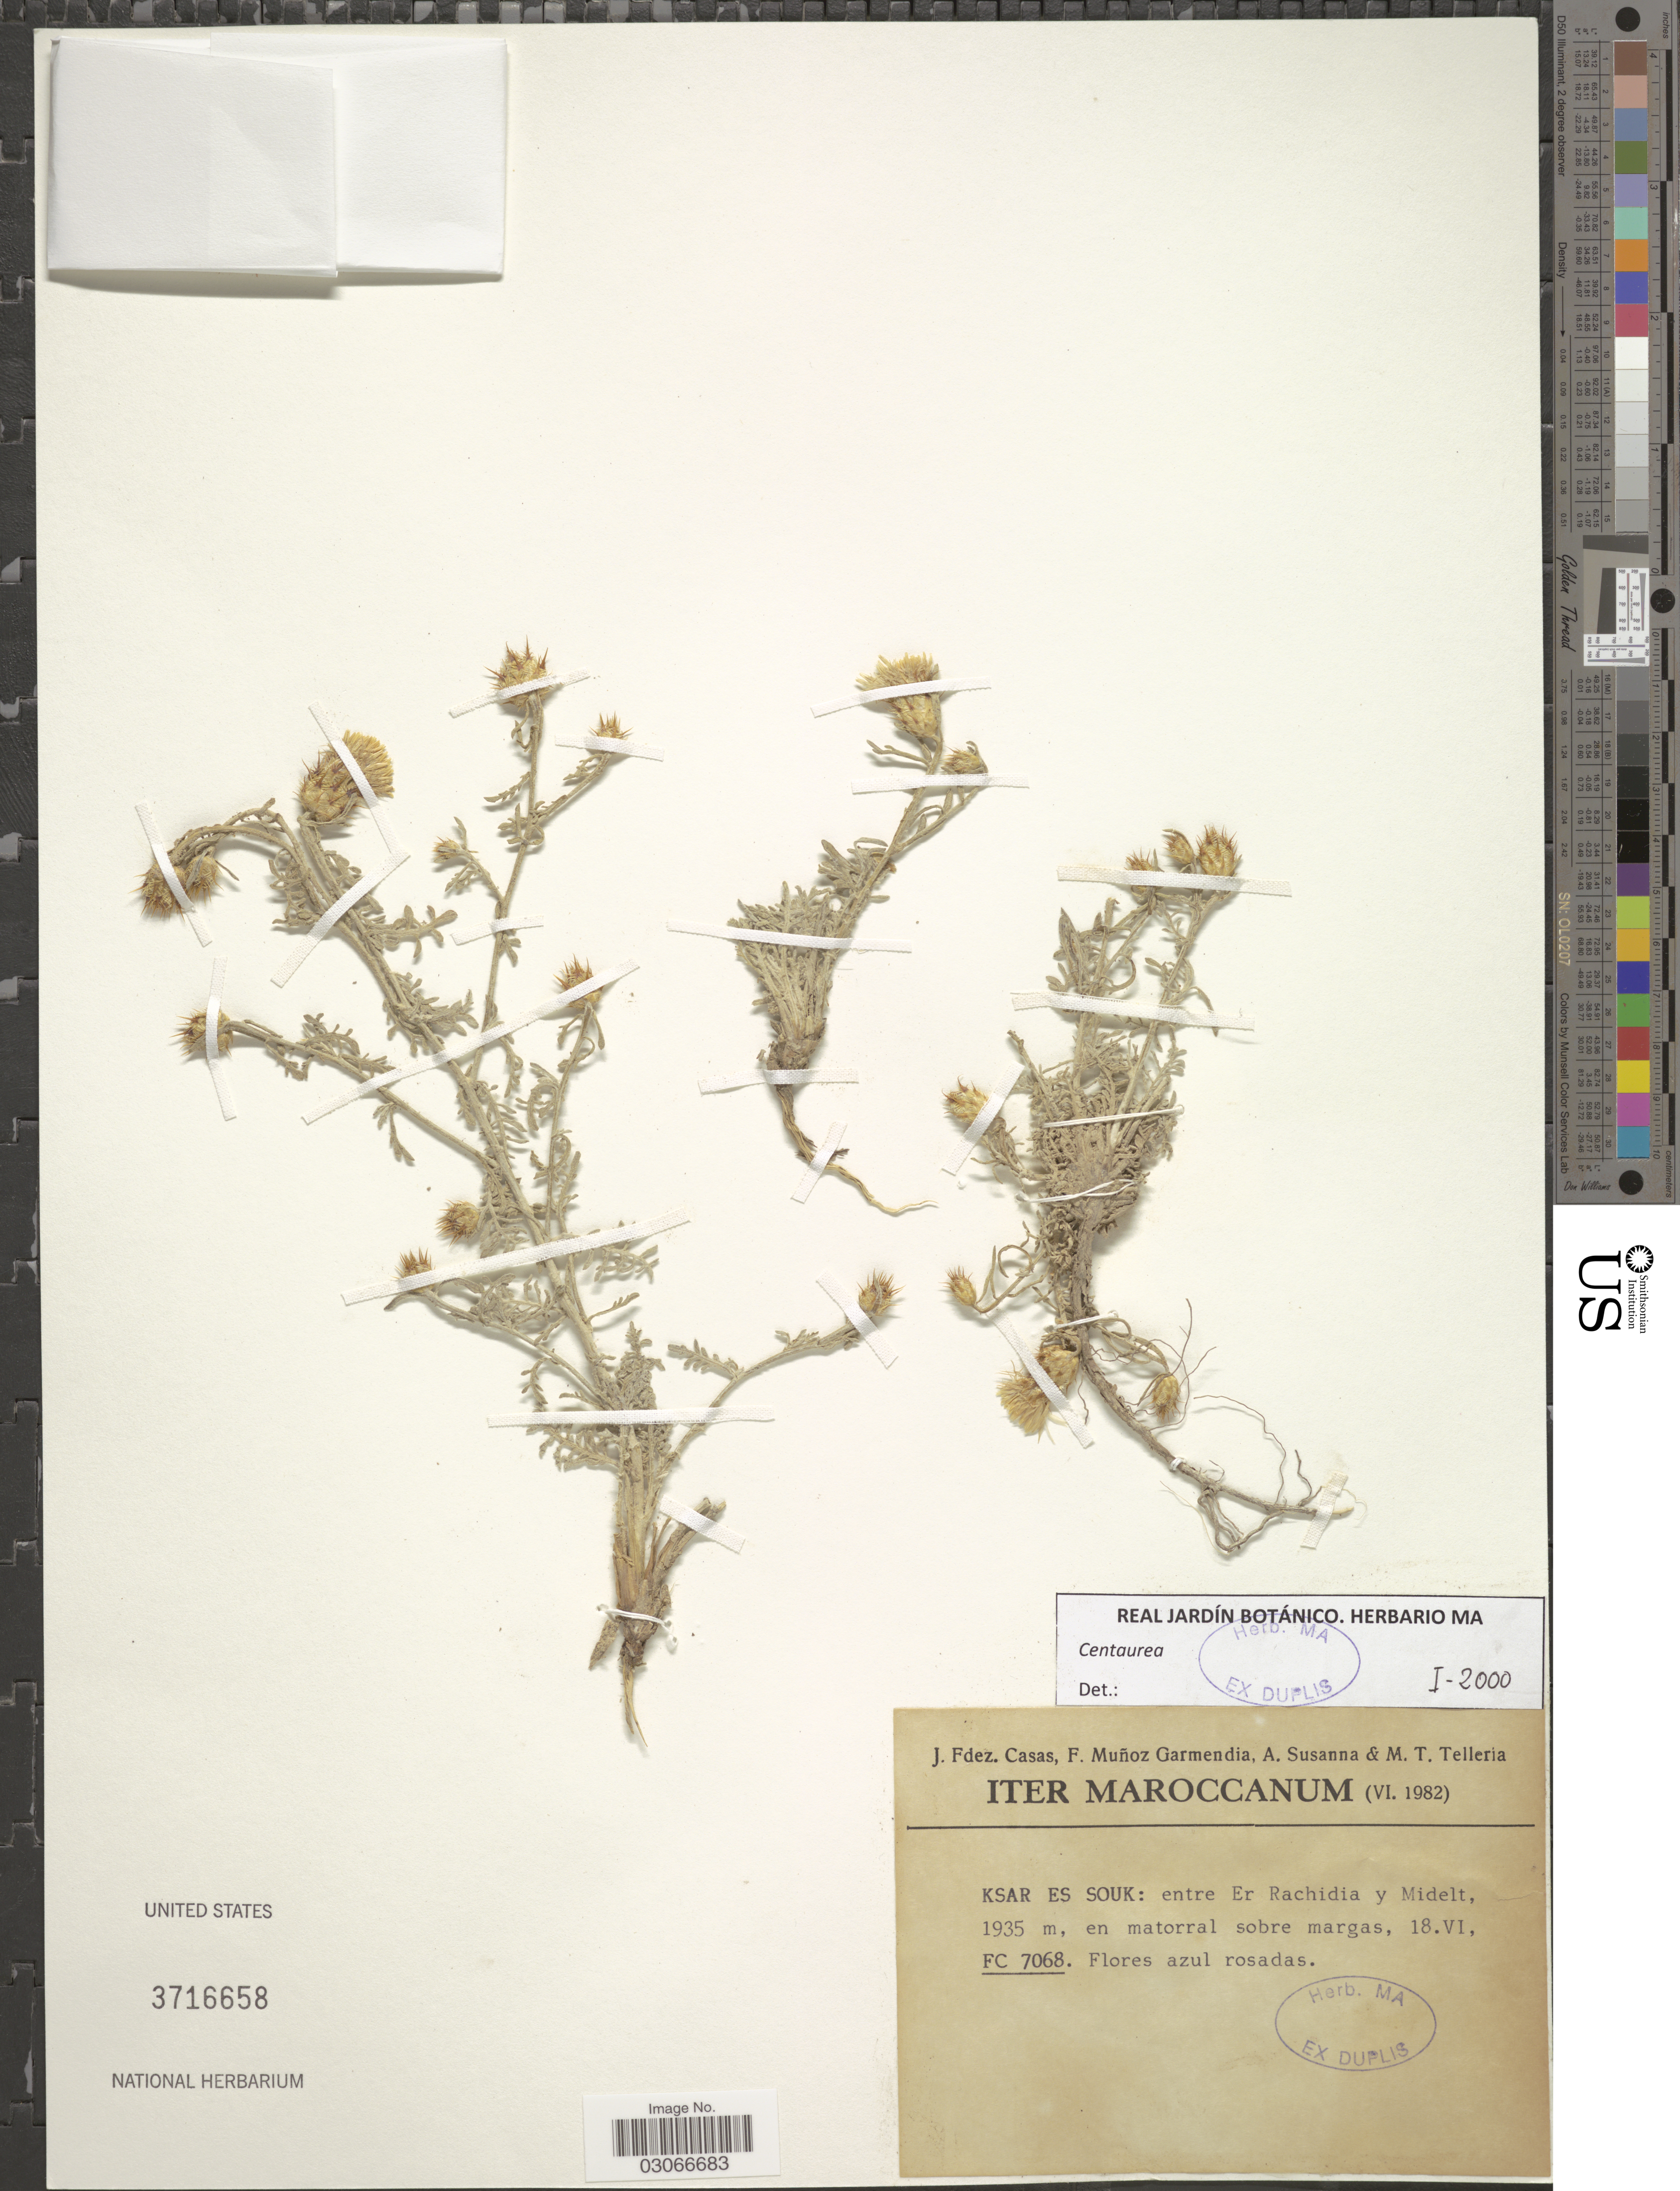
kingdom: Plantae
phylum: Tracheophyta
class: Magnoliopsida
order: Asterales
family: Asteraceae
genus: Centaurea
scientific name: Centaurea sp.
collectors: J. Casas, F. Muñoz Garmendia, A. Susanna & M. Telleria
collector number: FC7068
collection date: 1982-06-18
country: Morocco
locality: Ksar Es Souk: entre Er Rachidia y Midelt.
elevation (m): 1935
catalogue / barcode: US 3716658